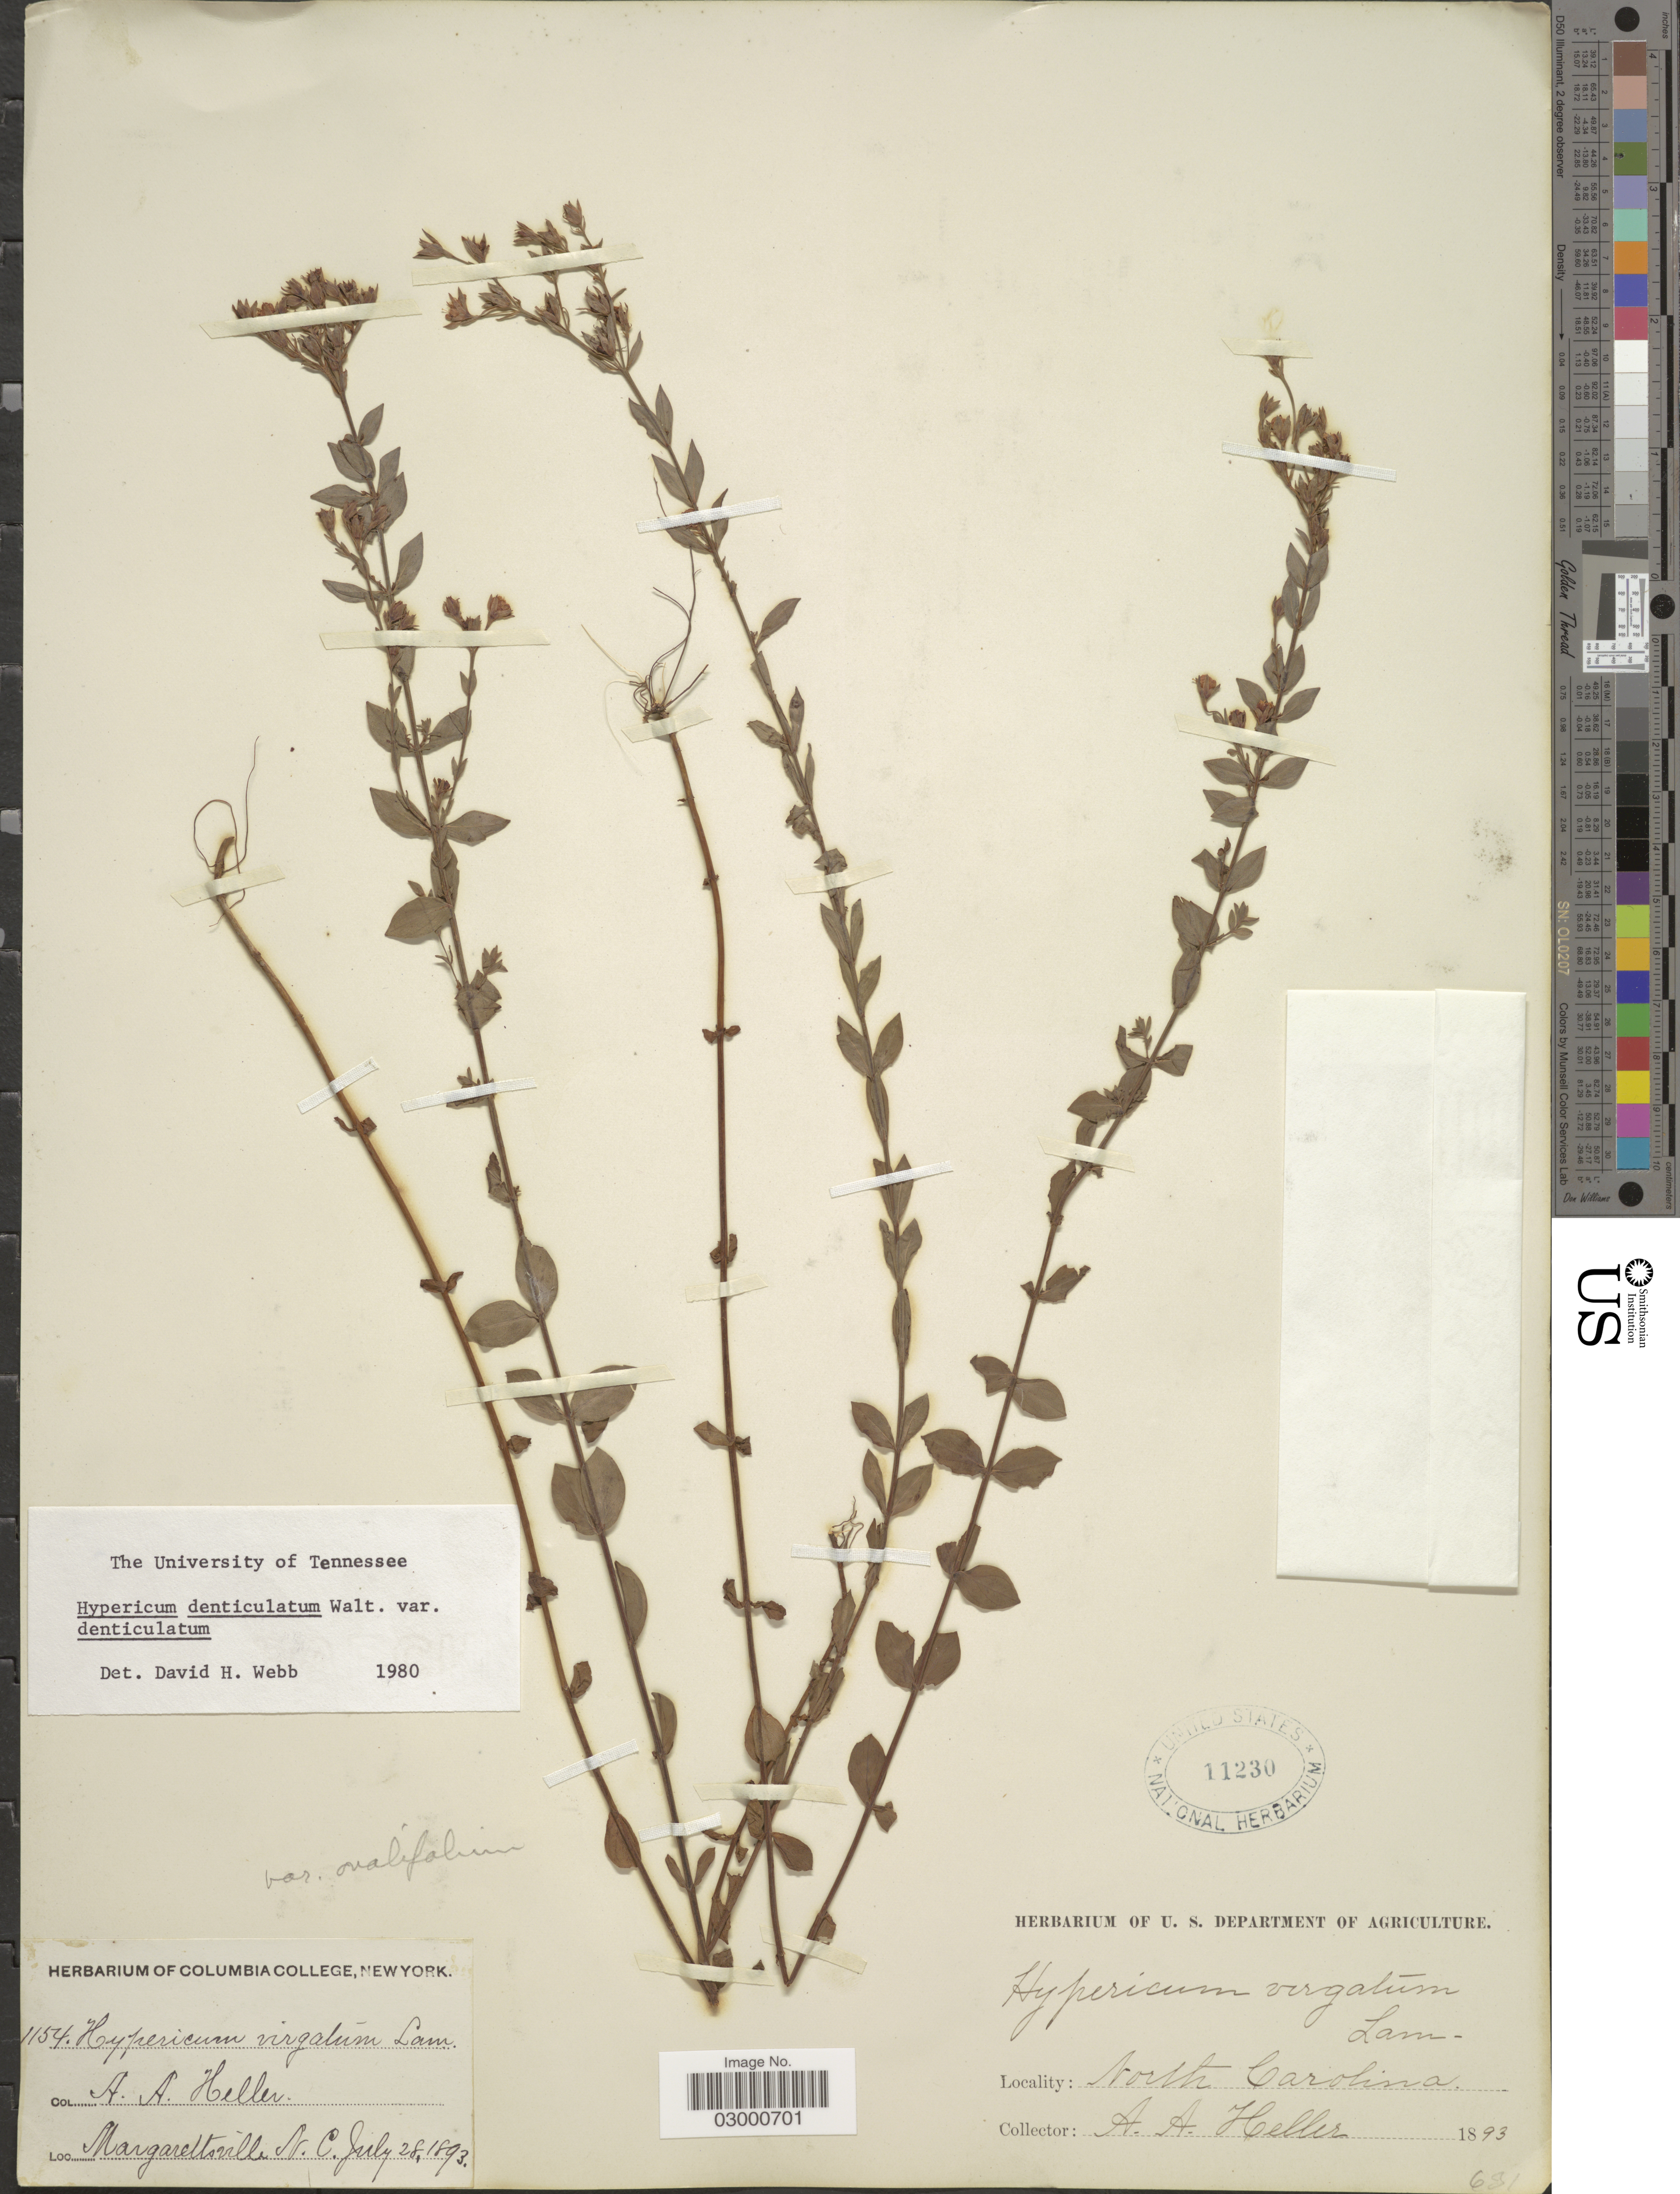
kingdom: Plantae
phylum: Tracheophyta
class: Magnoliopsida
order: Malpighiales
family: Hypericaceae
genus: Hypericum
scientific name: Hypericum denticulatum var. denticulatum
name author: Walter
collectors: A. A. Heller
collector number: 1154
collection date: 1893-07-28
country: United States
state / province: North Carolina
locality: Margarettsville.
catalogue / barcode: US 11230